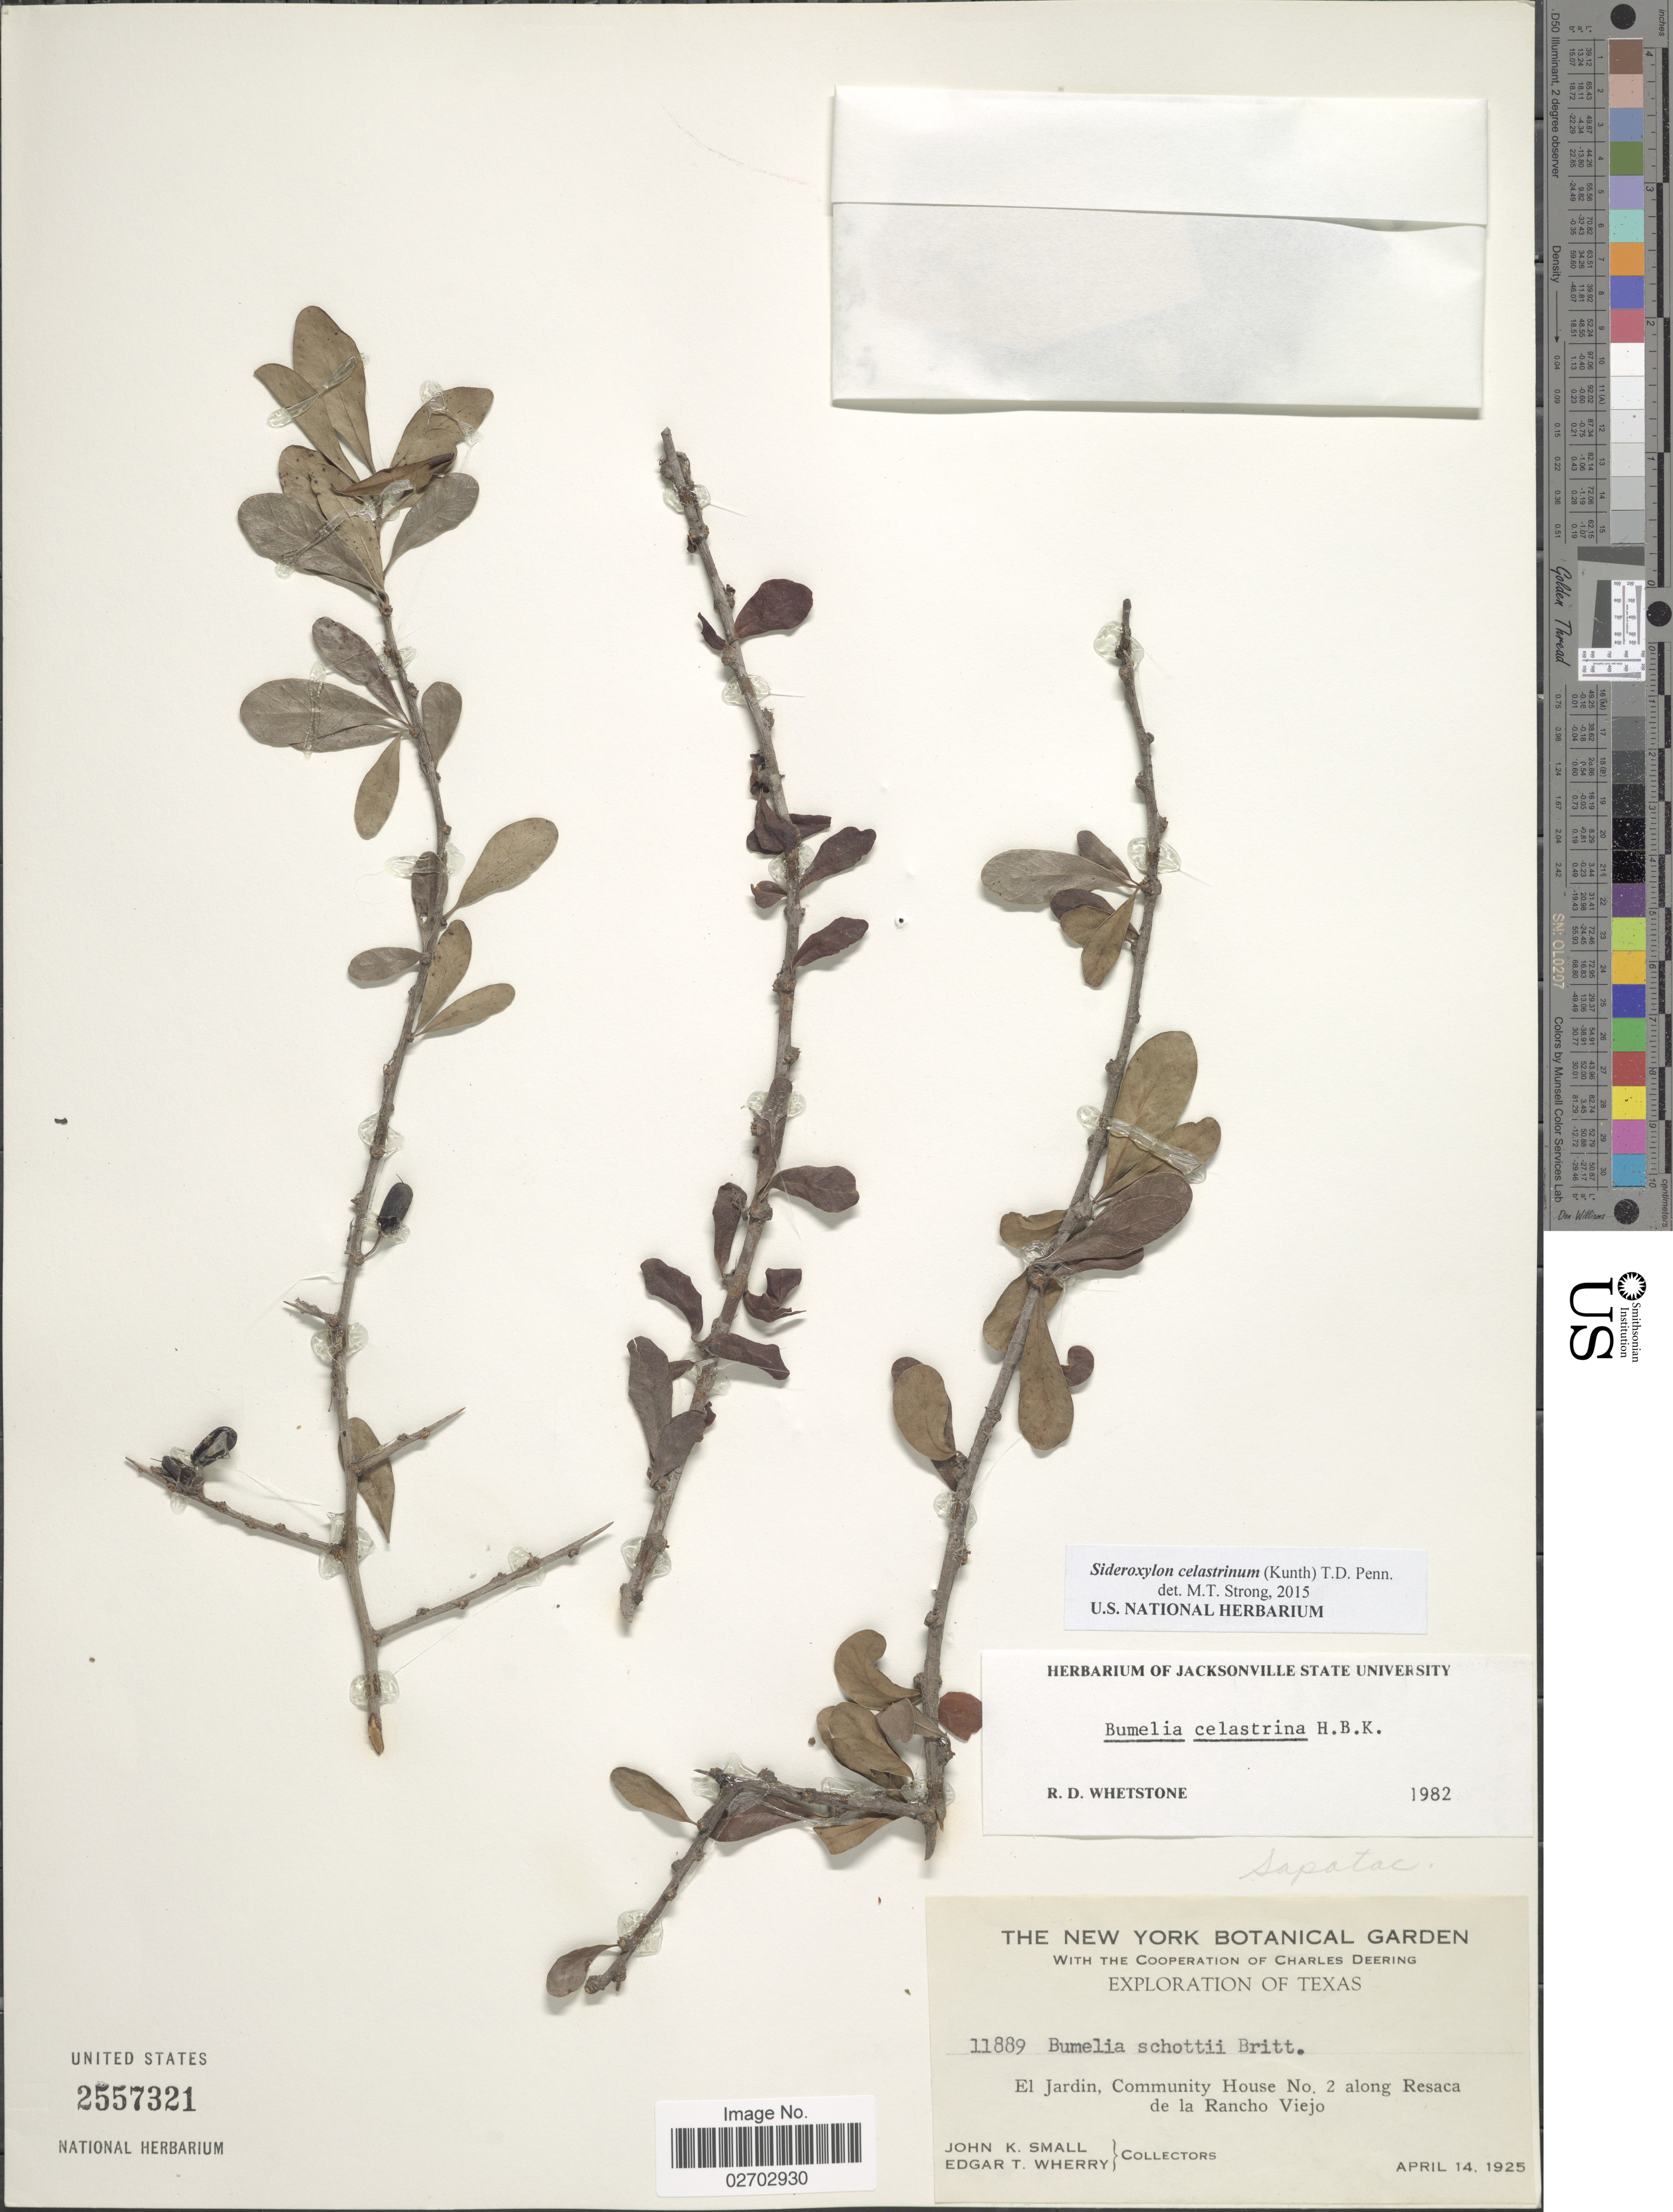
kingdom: Plantae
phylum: Tracheophyta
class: Magnoliopsida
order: Ericales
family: Sapotaceae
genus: Sideroxylon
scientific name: Sideroxylon celastrinum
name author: (Kunth) T.D. Penn.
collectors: J. K. Small & E. T. Wherry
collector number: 11889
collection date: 1925-04-14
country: United States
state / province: Texas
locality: El Jardin, Community House No. 2 along Resaca de la Rancho Viejo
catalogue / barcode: US 2557321